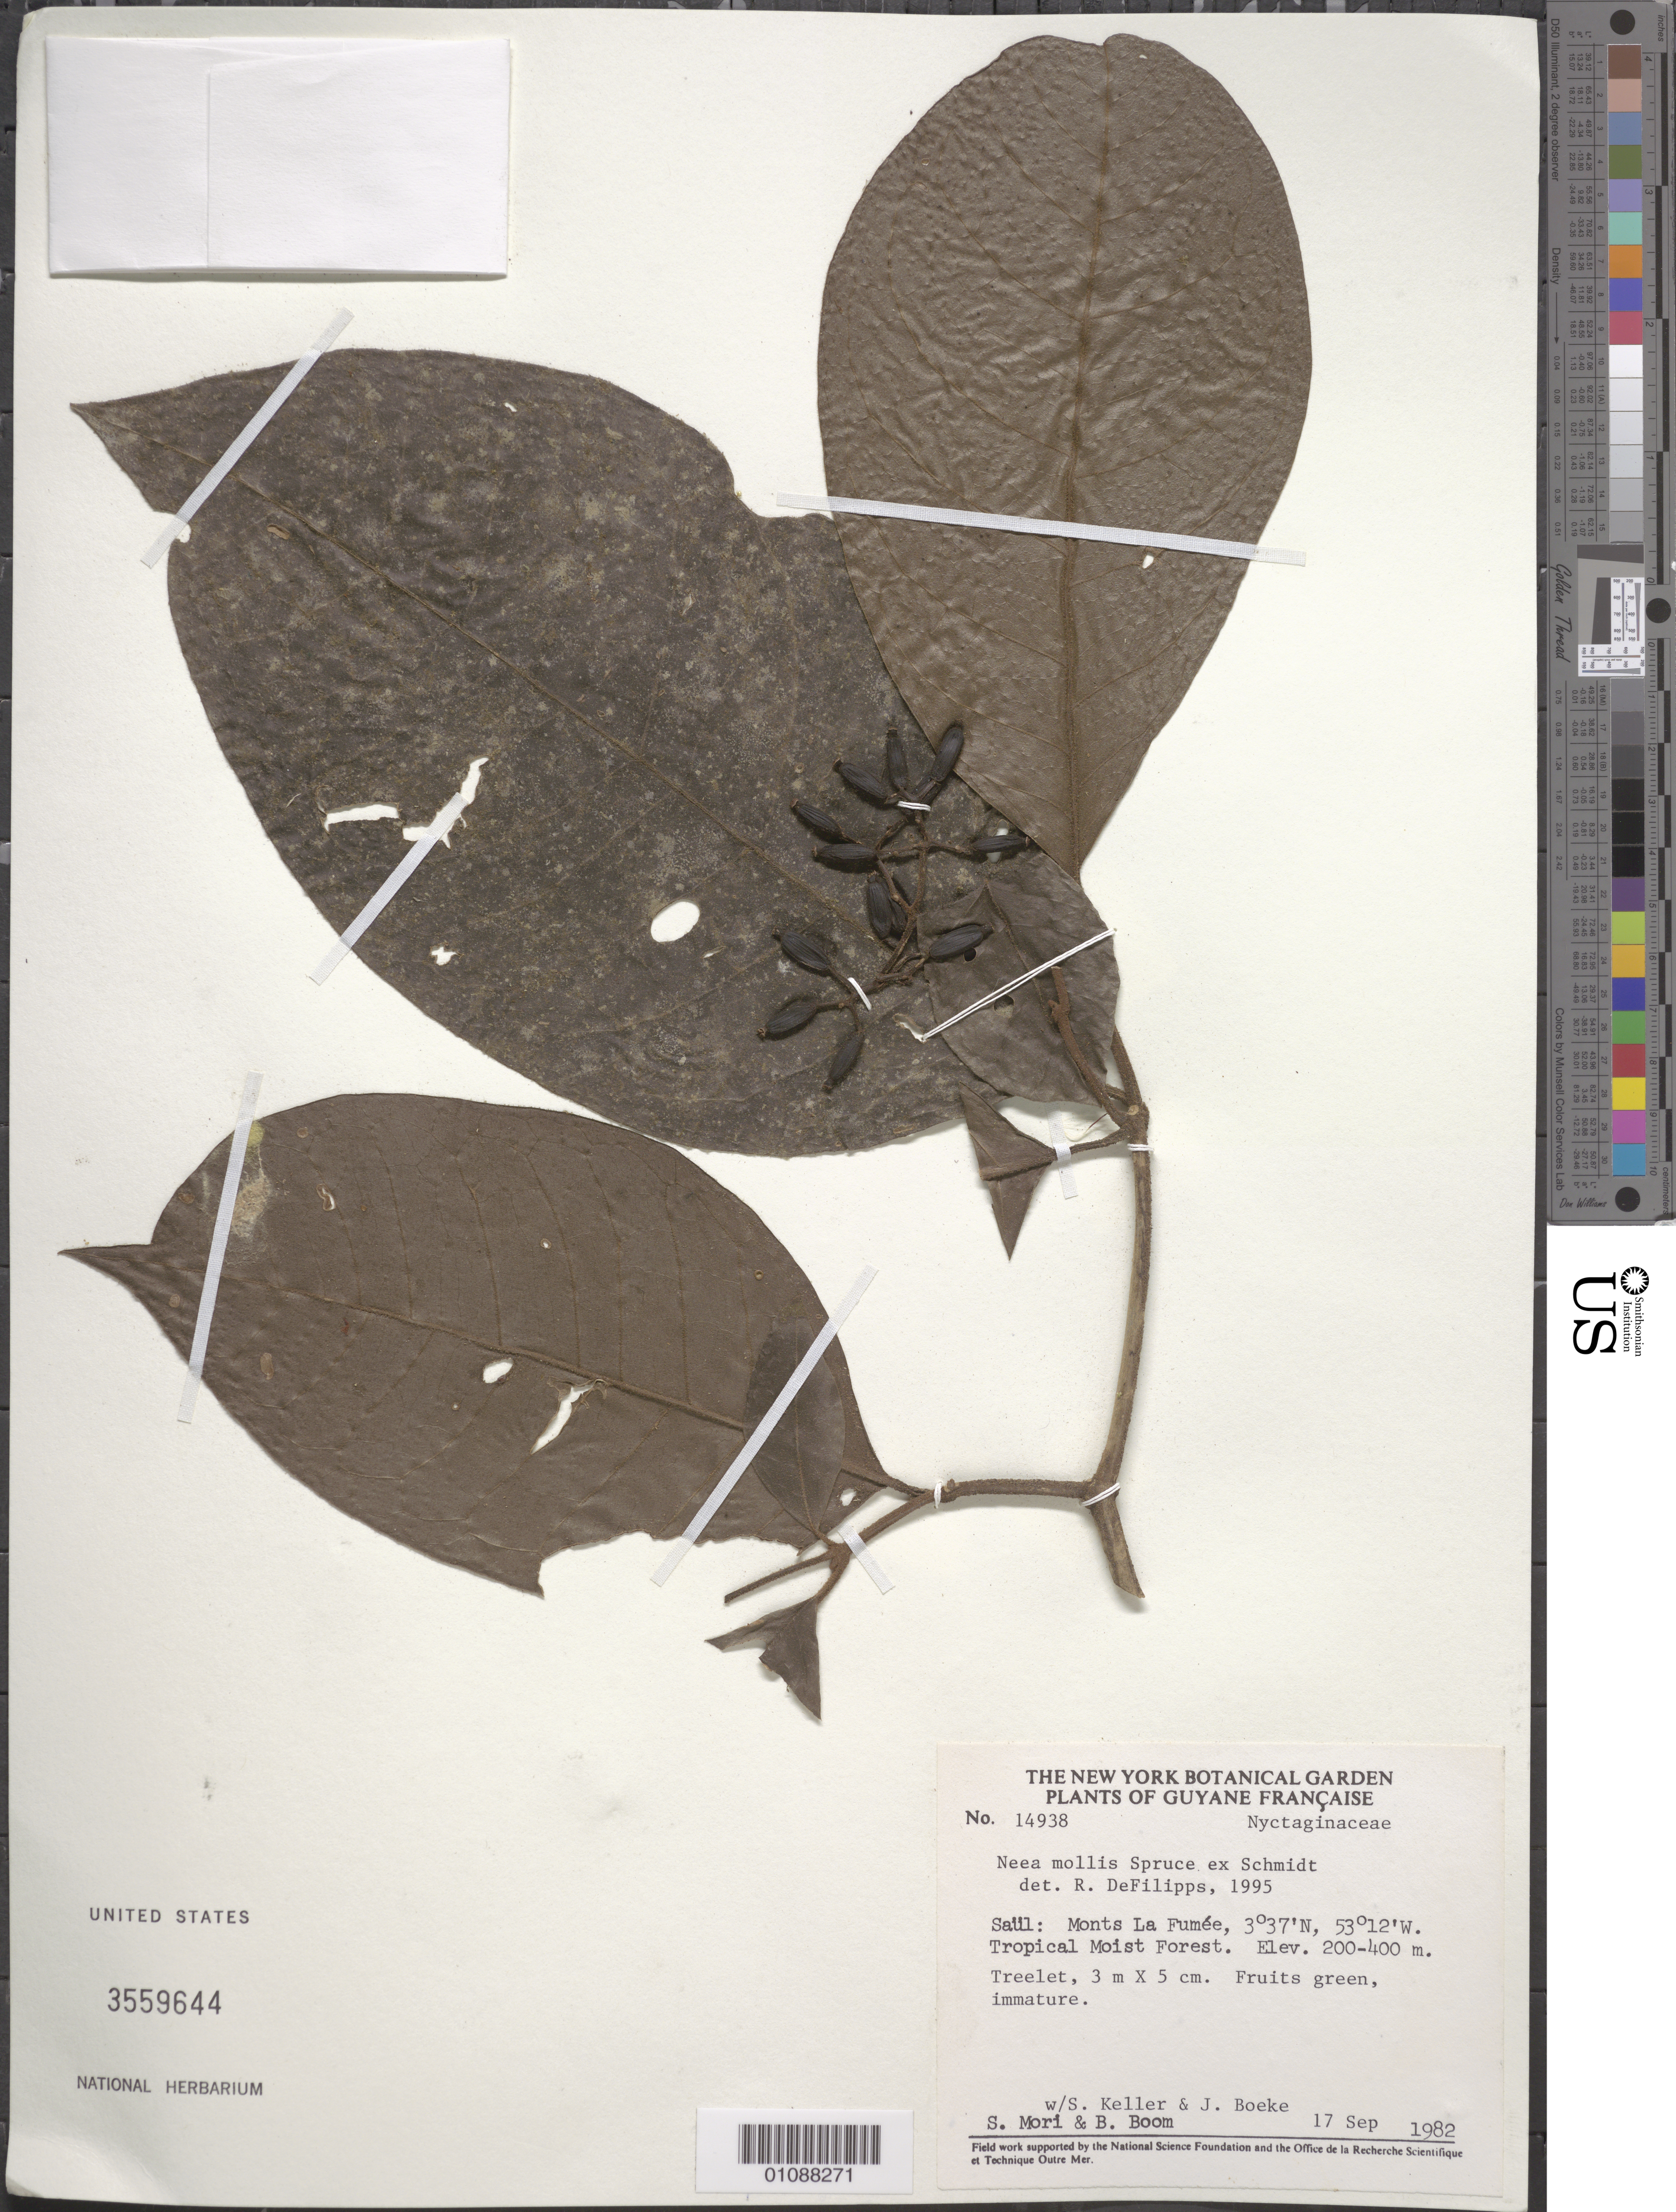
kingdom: Plantae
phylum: Tracheophyta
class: Magnoliopsida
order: Caryophyllales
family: Nyctaginaceae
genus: Neea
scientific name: Neea mollis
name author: Spruce ex J.A. Schmidt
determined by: DeFilipps, R. A.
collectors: S. Mori, B. M. Boom, S. Keller & J. D. Boeke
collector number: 14938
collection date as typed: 17-Sep-82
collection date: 1982-09-17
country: French Guiana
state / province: Saint-Laurent-du-Maroni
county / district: Saül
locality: Saül, Monts La Fumée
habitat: Tropical moist forest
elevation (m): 200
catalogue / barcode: US 3559644